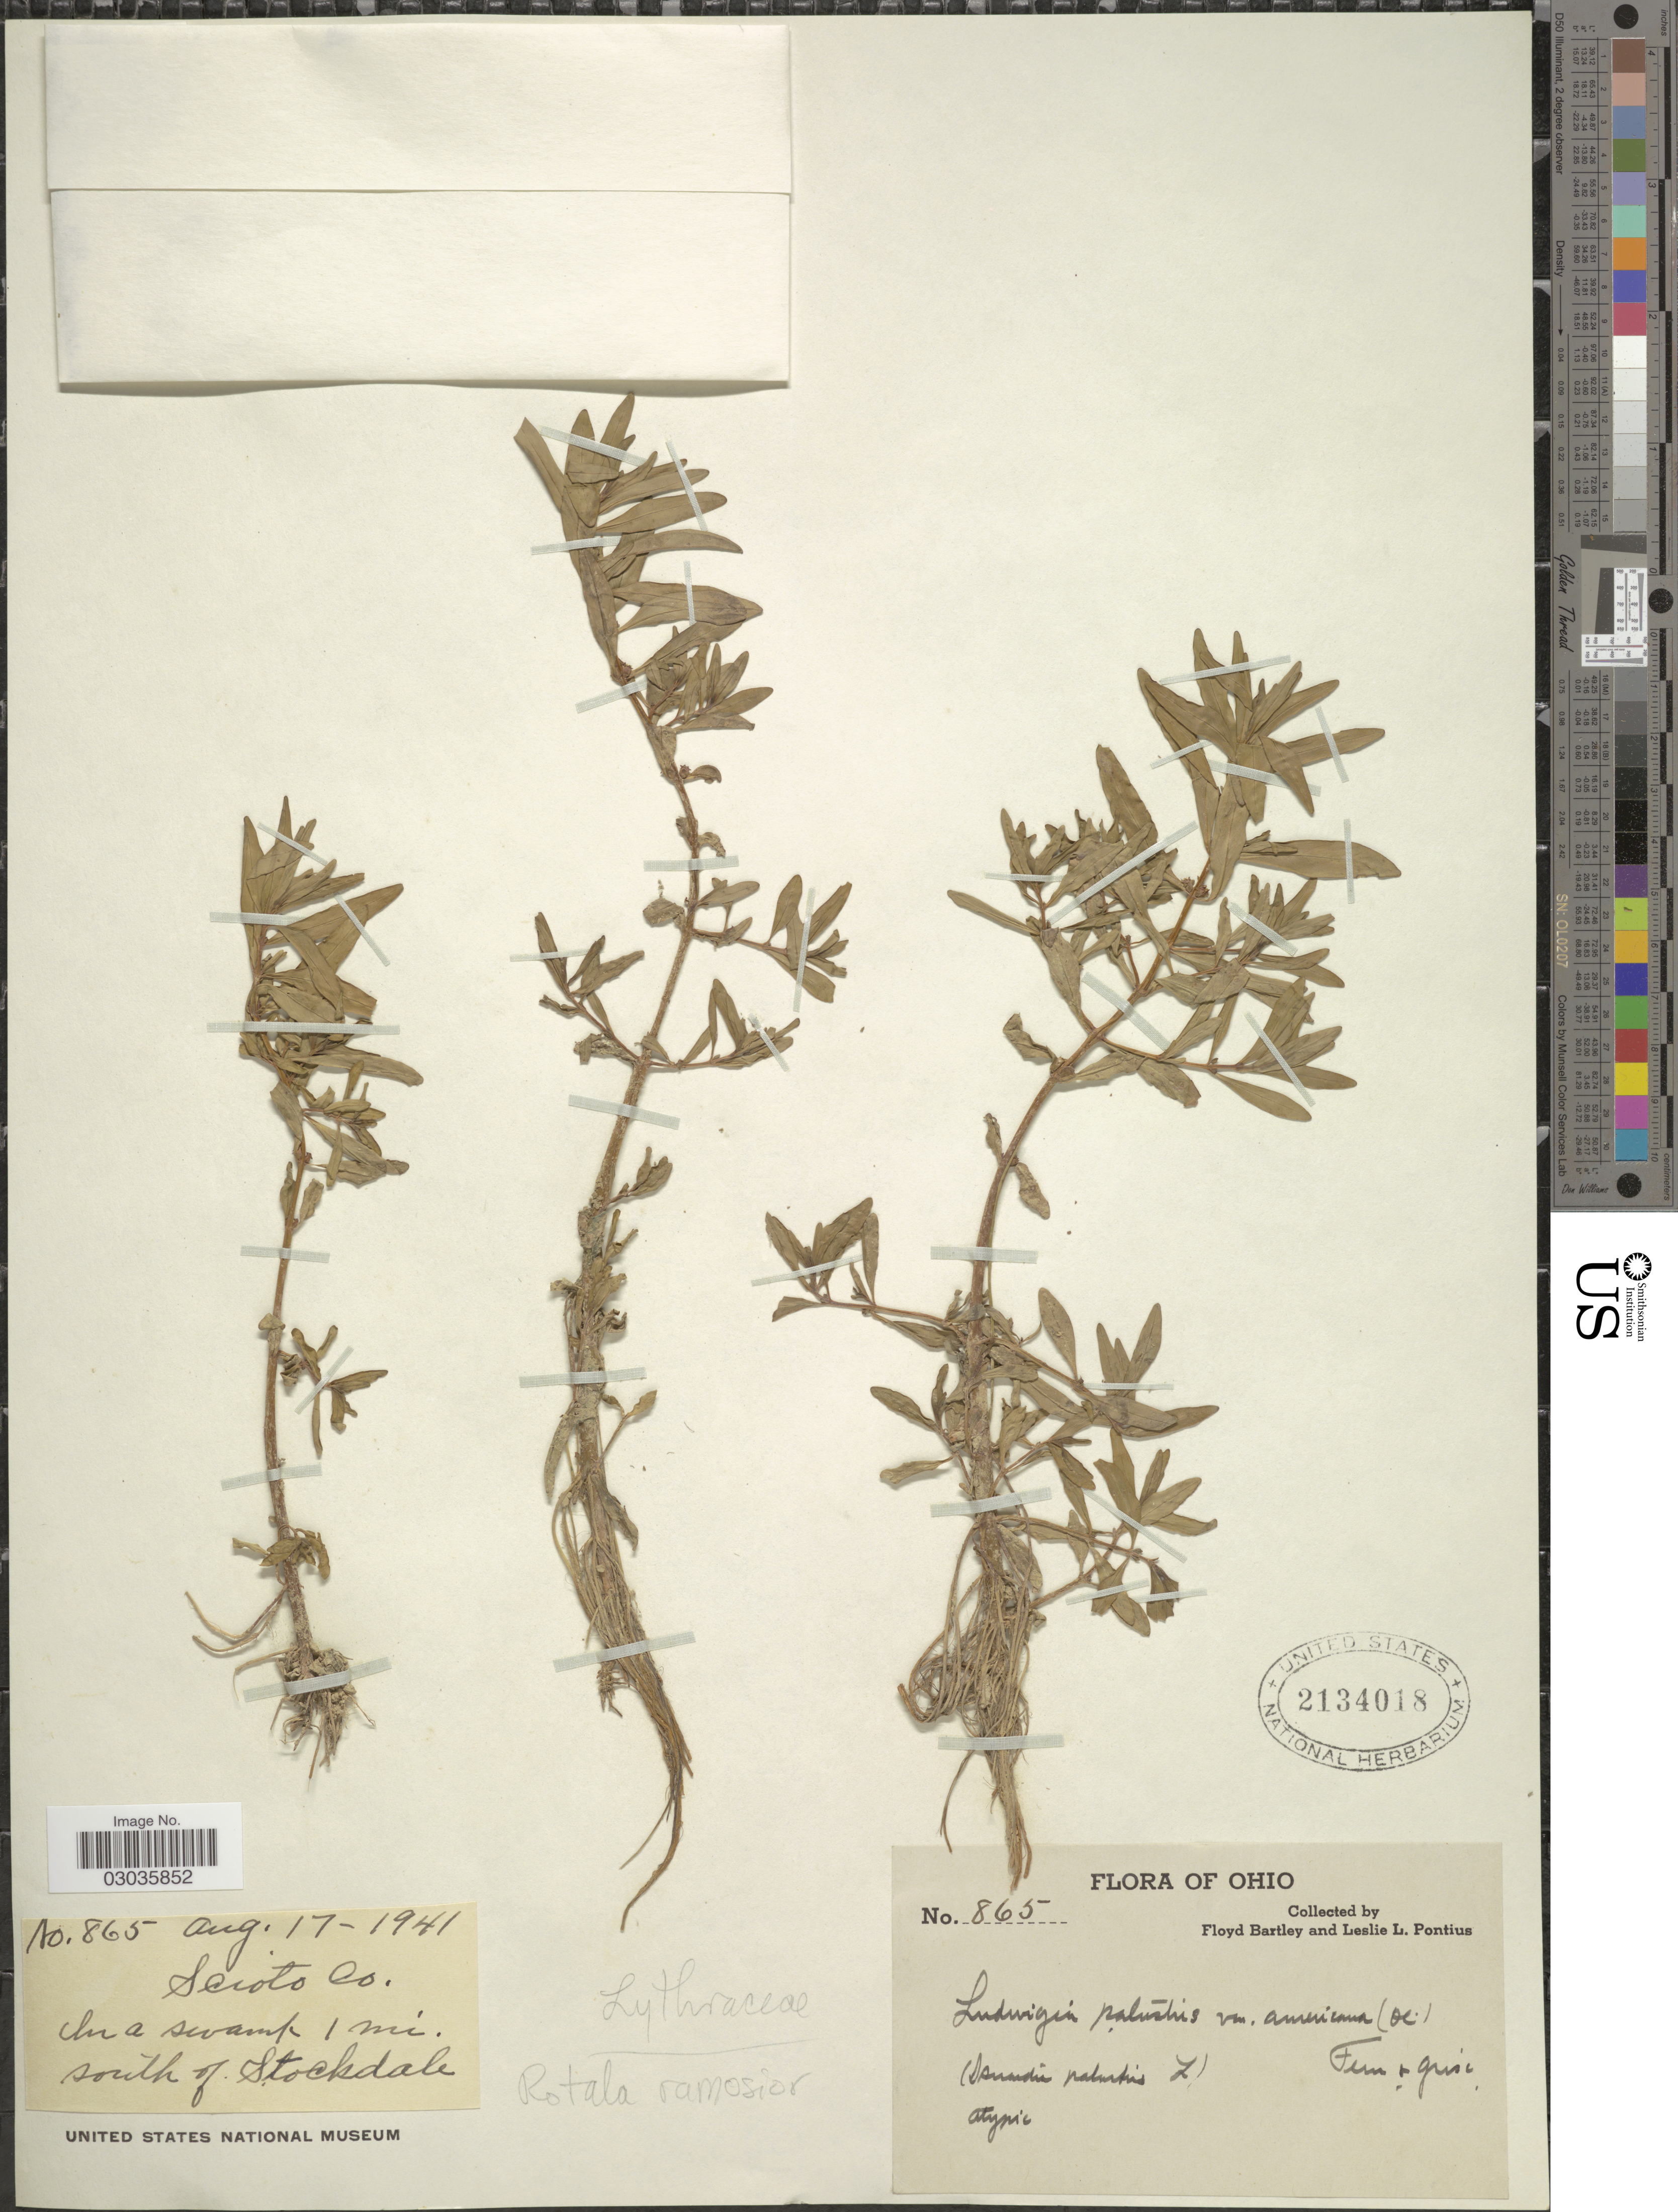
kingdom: Plantae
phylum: Tracheophyta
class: Magnoliopsida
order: Myrtales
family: Lythraceae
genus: Rotala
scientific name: Rotala ramosior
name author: (L.) Koehne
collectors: F. Bartley & L. Pontius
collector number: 865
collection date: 1941-08-17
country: United States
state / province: Ohio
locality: Scioto Co. In a swamp 1 mi. south of Stockdale.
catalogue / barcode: US 2134018